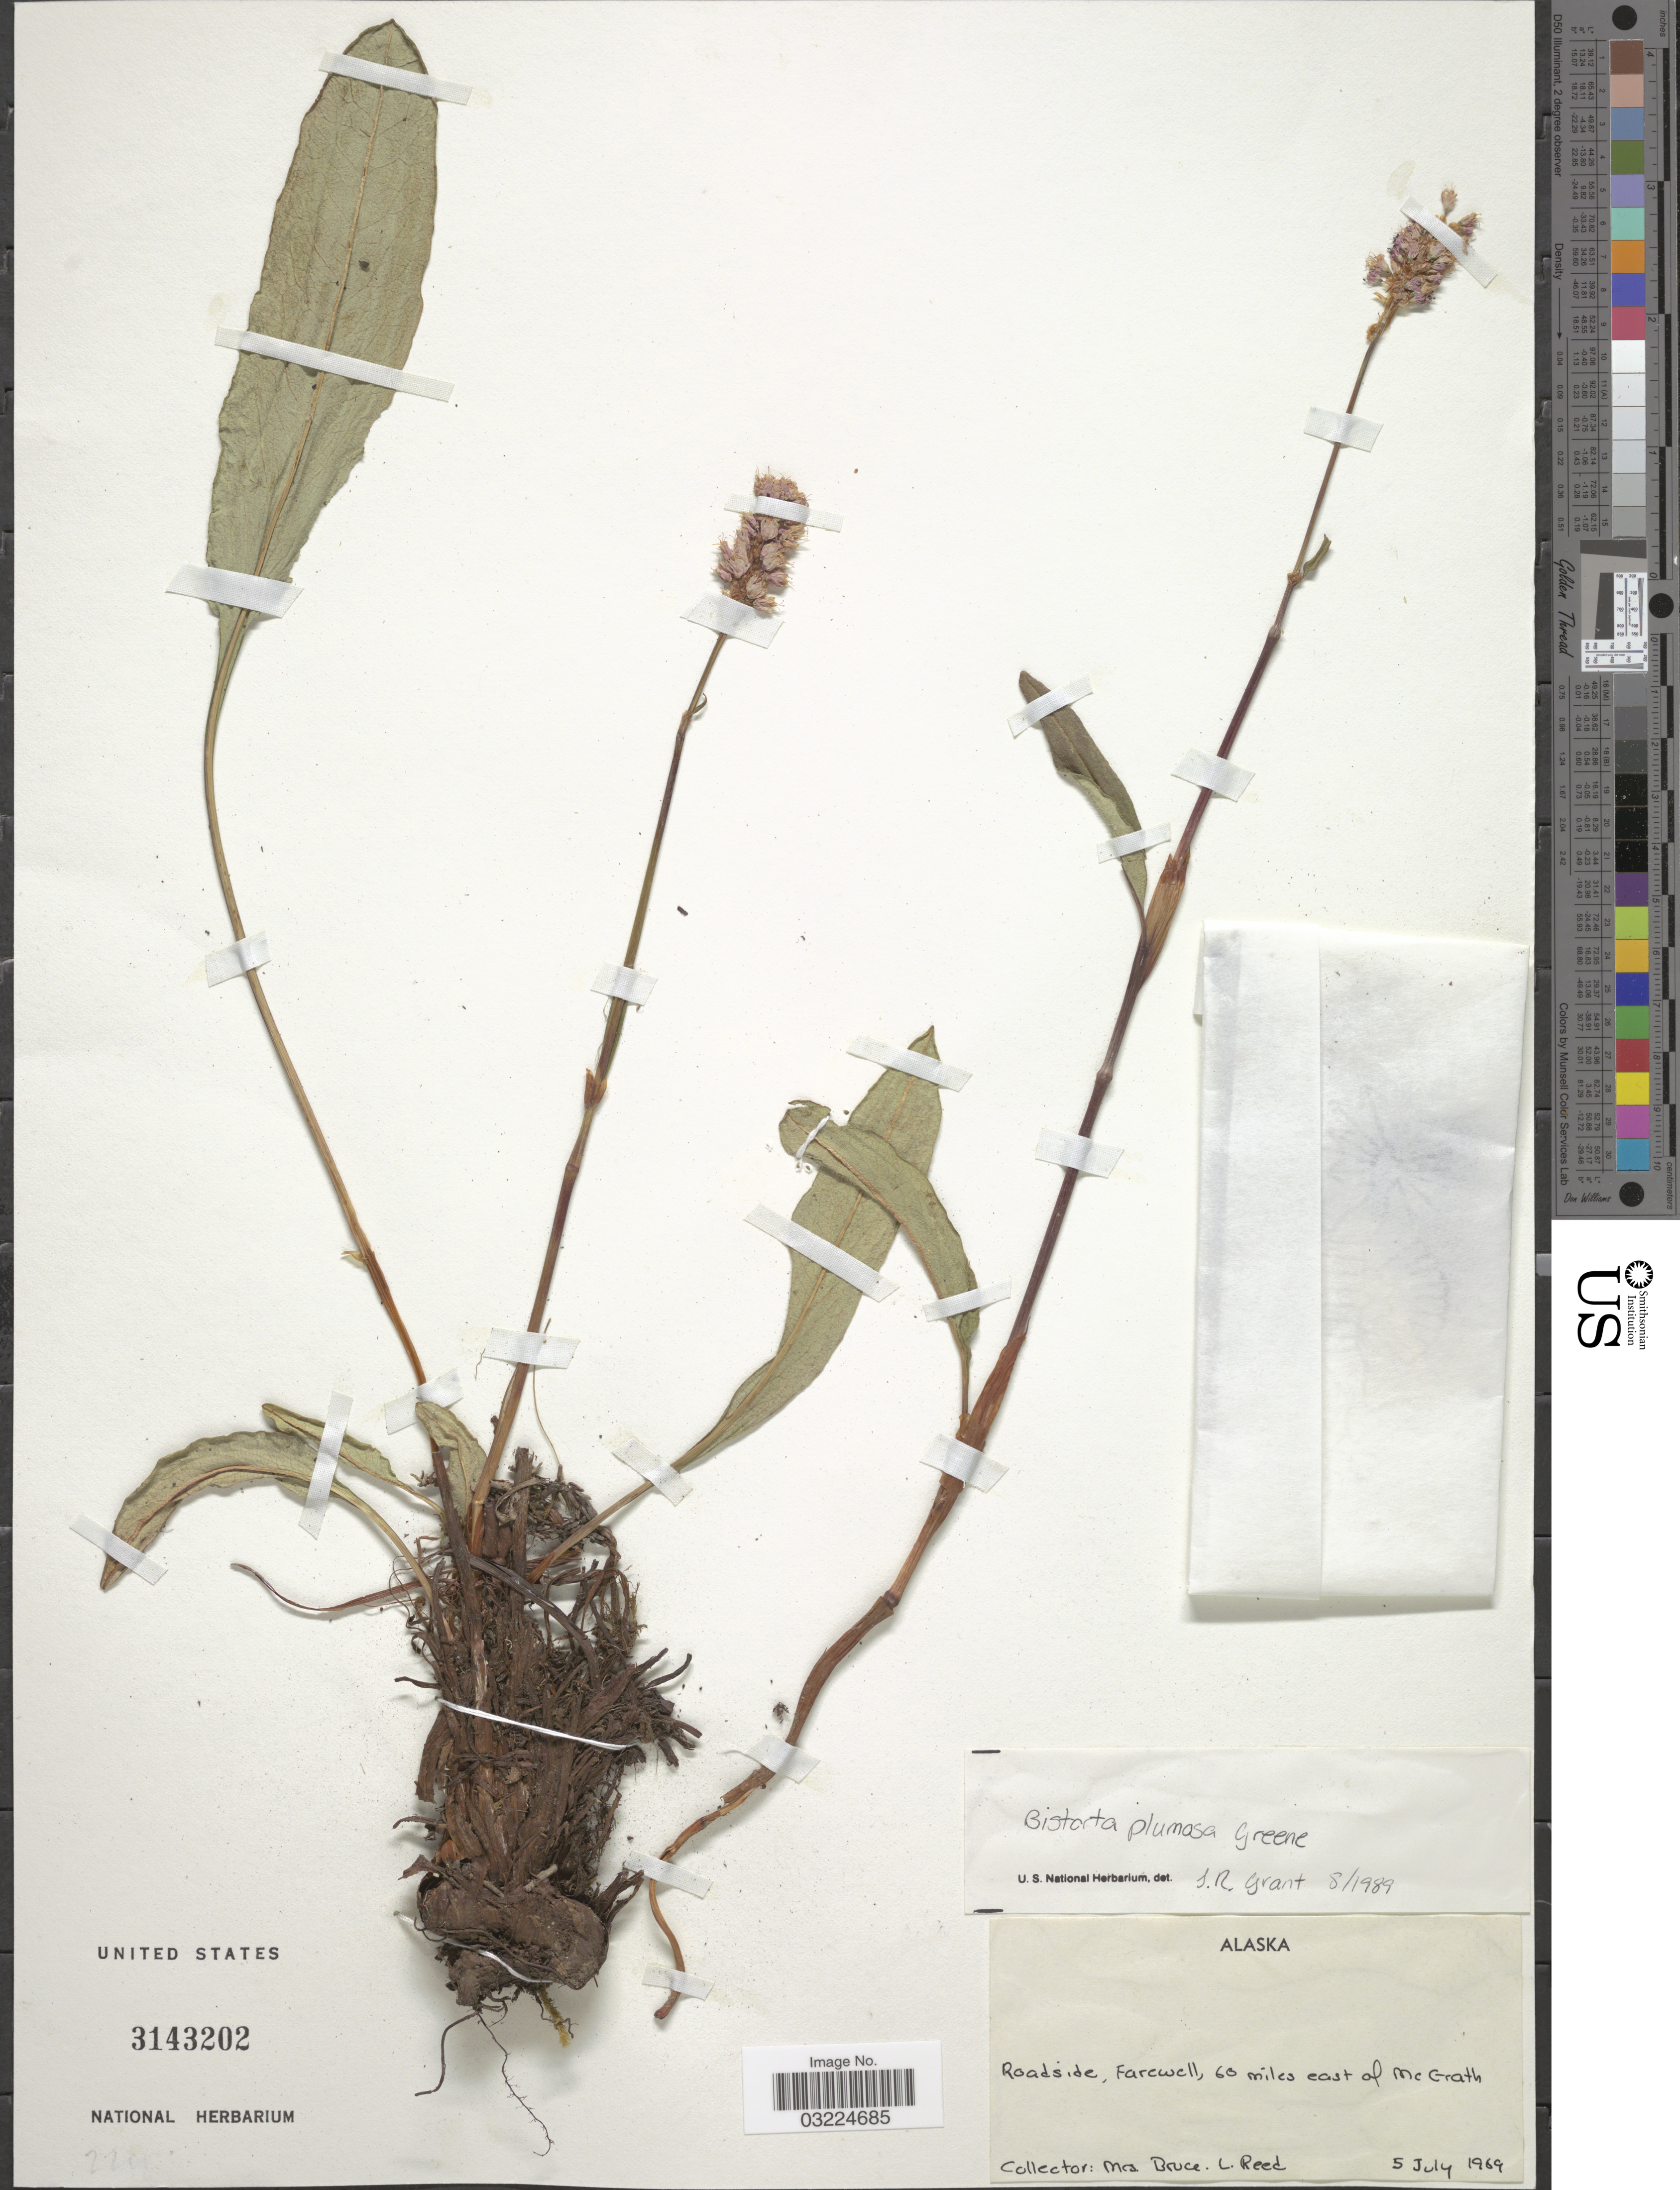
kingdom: Plantae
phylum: Tracheophyta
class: Magnoliopsida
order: Caryophyllales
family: Polygonaceae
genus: Bistorta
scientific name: Bistorta plumosa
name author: (Small) Greene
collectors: B. Reed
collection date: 1969-07-05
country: United States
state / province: Alaska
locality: Roadside, Farewell, 63 miles east of McGrath.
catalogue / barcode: US 3143202